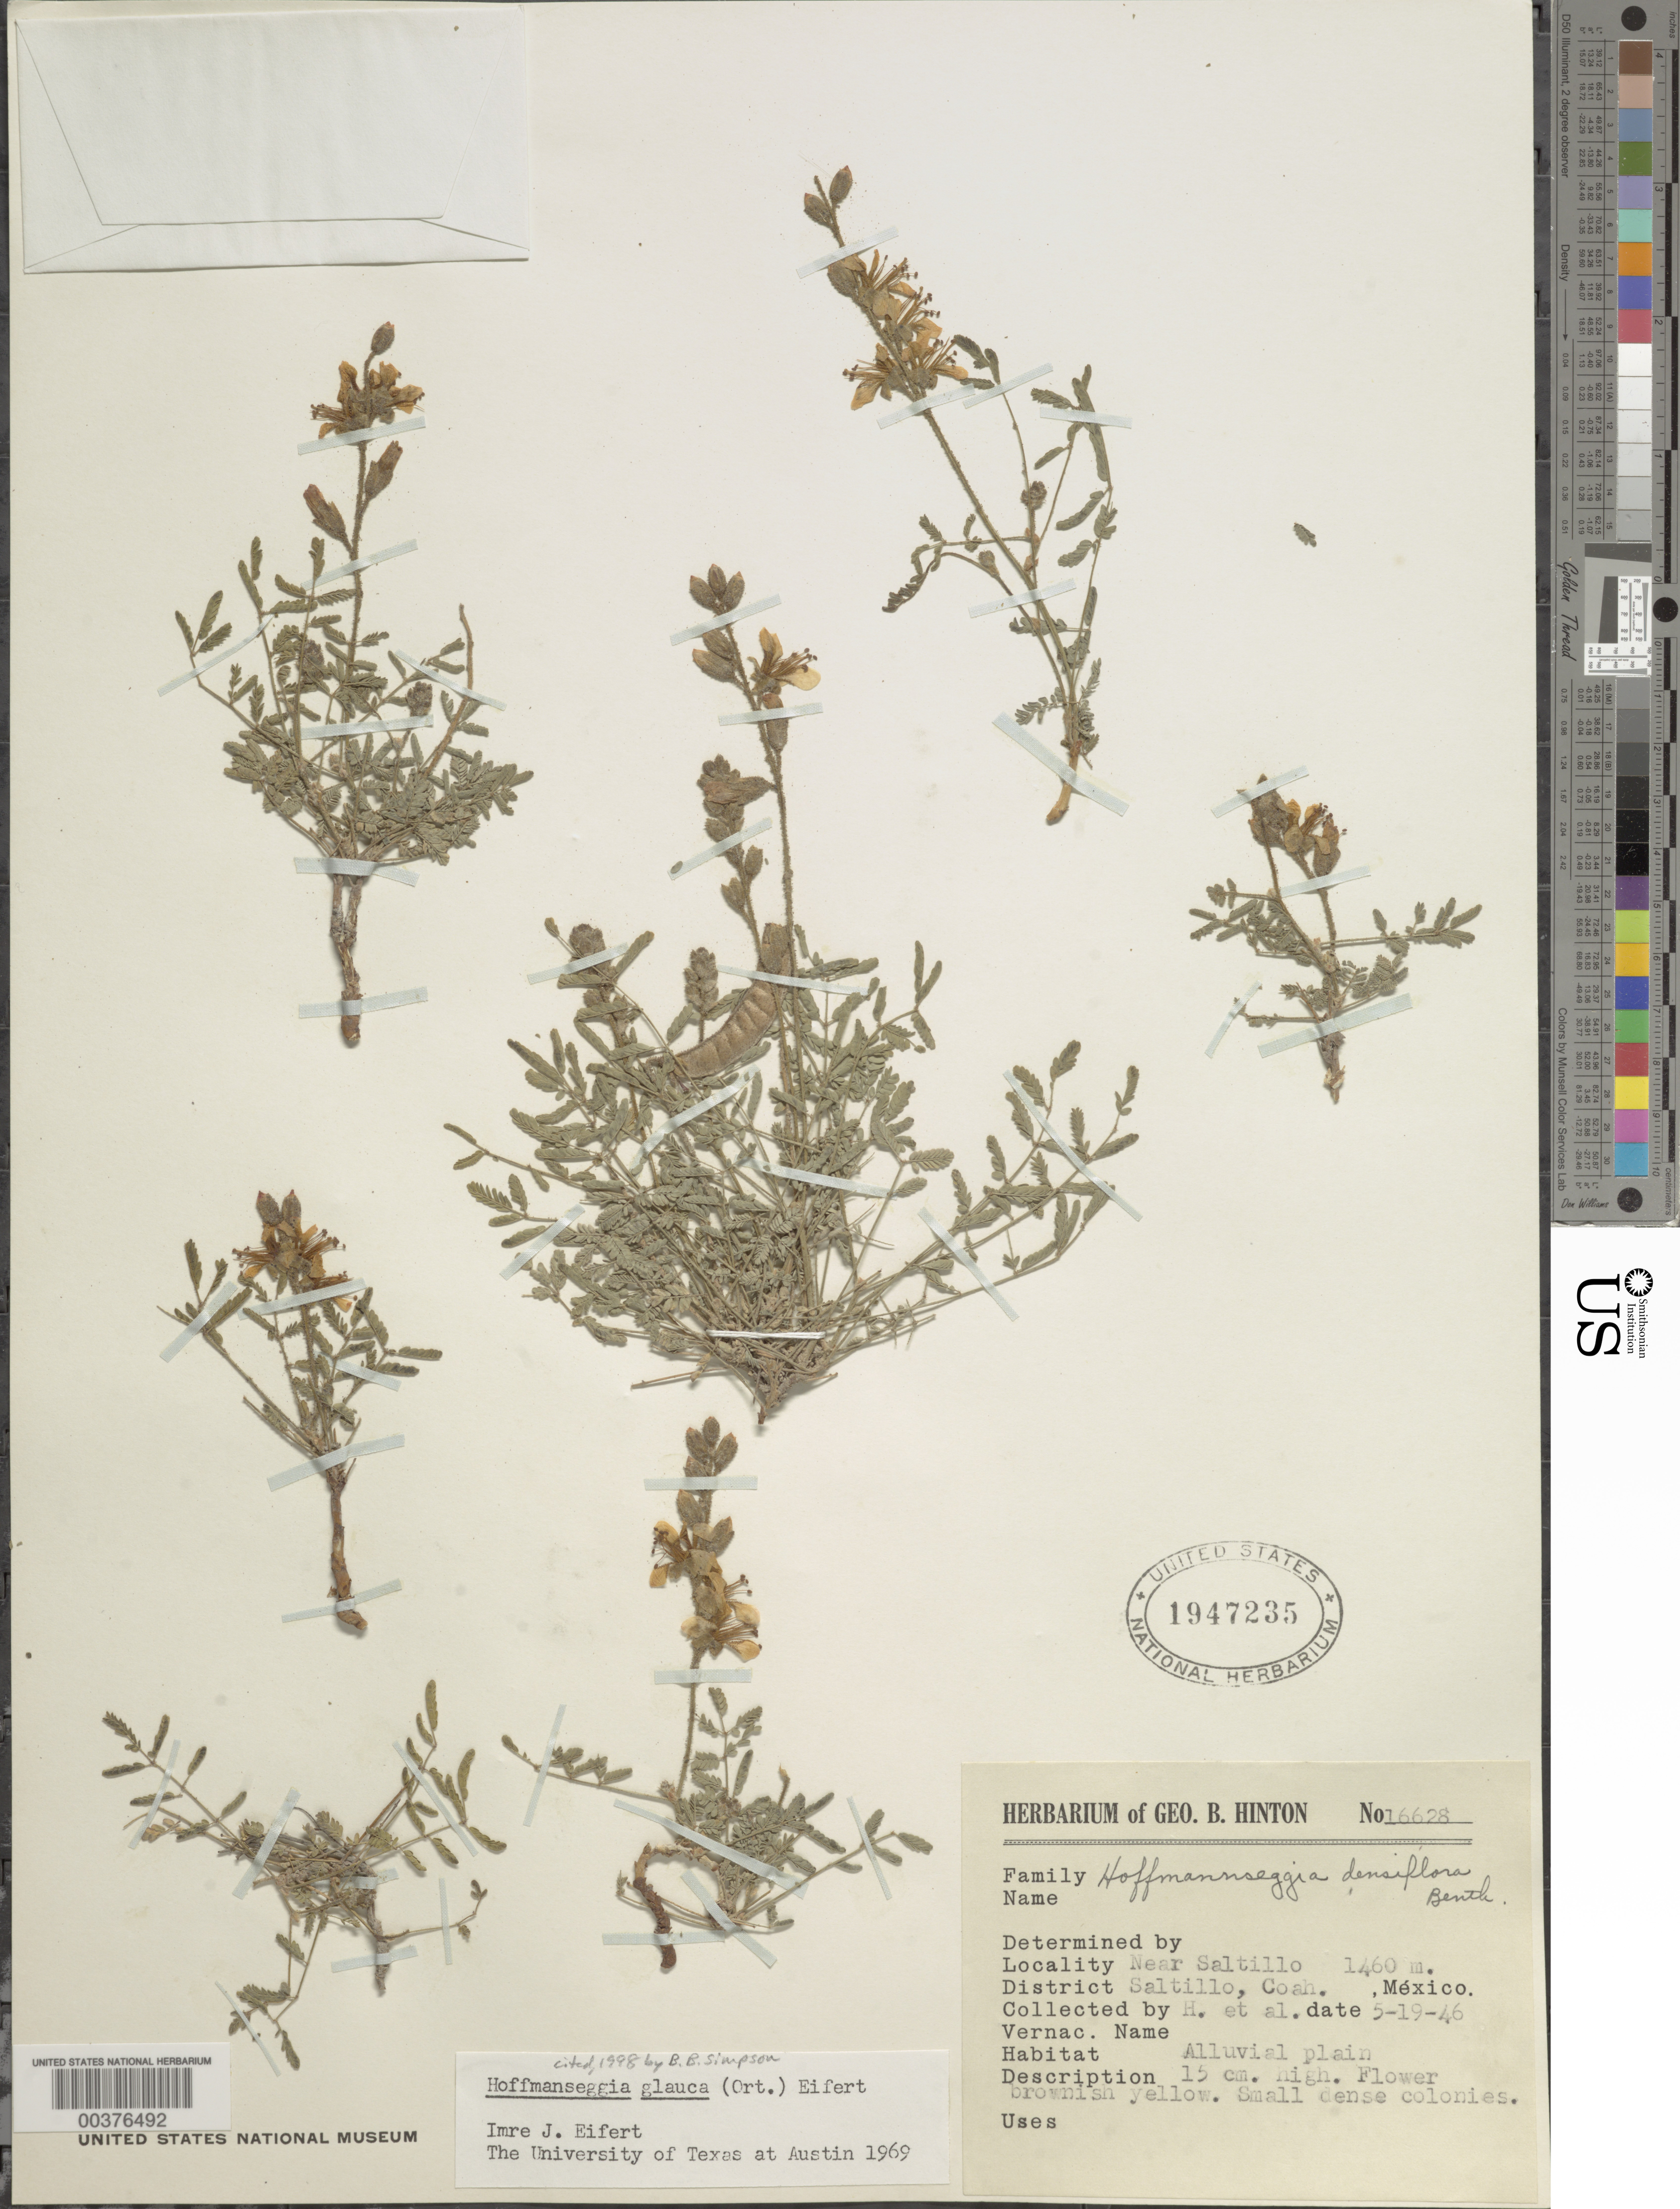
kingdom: Plantae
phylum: Tracheophyta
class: Magnoliopsida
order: Fabales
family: Fabaceae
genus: Hoffmannseggia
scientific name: Hoffmannseggia glauca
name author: (Ortega) Eifert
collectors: G. B. Hinton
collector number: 16628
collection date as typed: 19 May 1946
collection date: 1946-05-19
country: Mexico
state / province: Coahuila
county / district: Saltillo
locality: Near Saltillo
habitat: Alluvial plain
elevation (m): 1460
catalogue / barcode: US 1947235